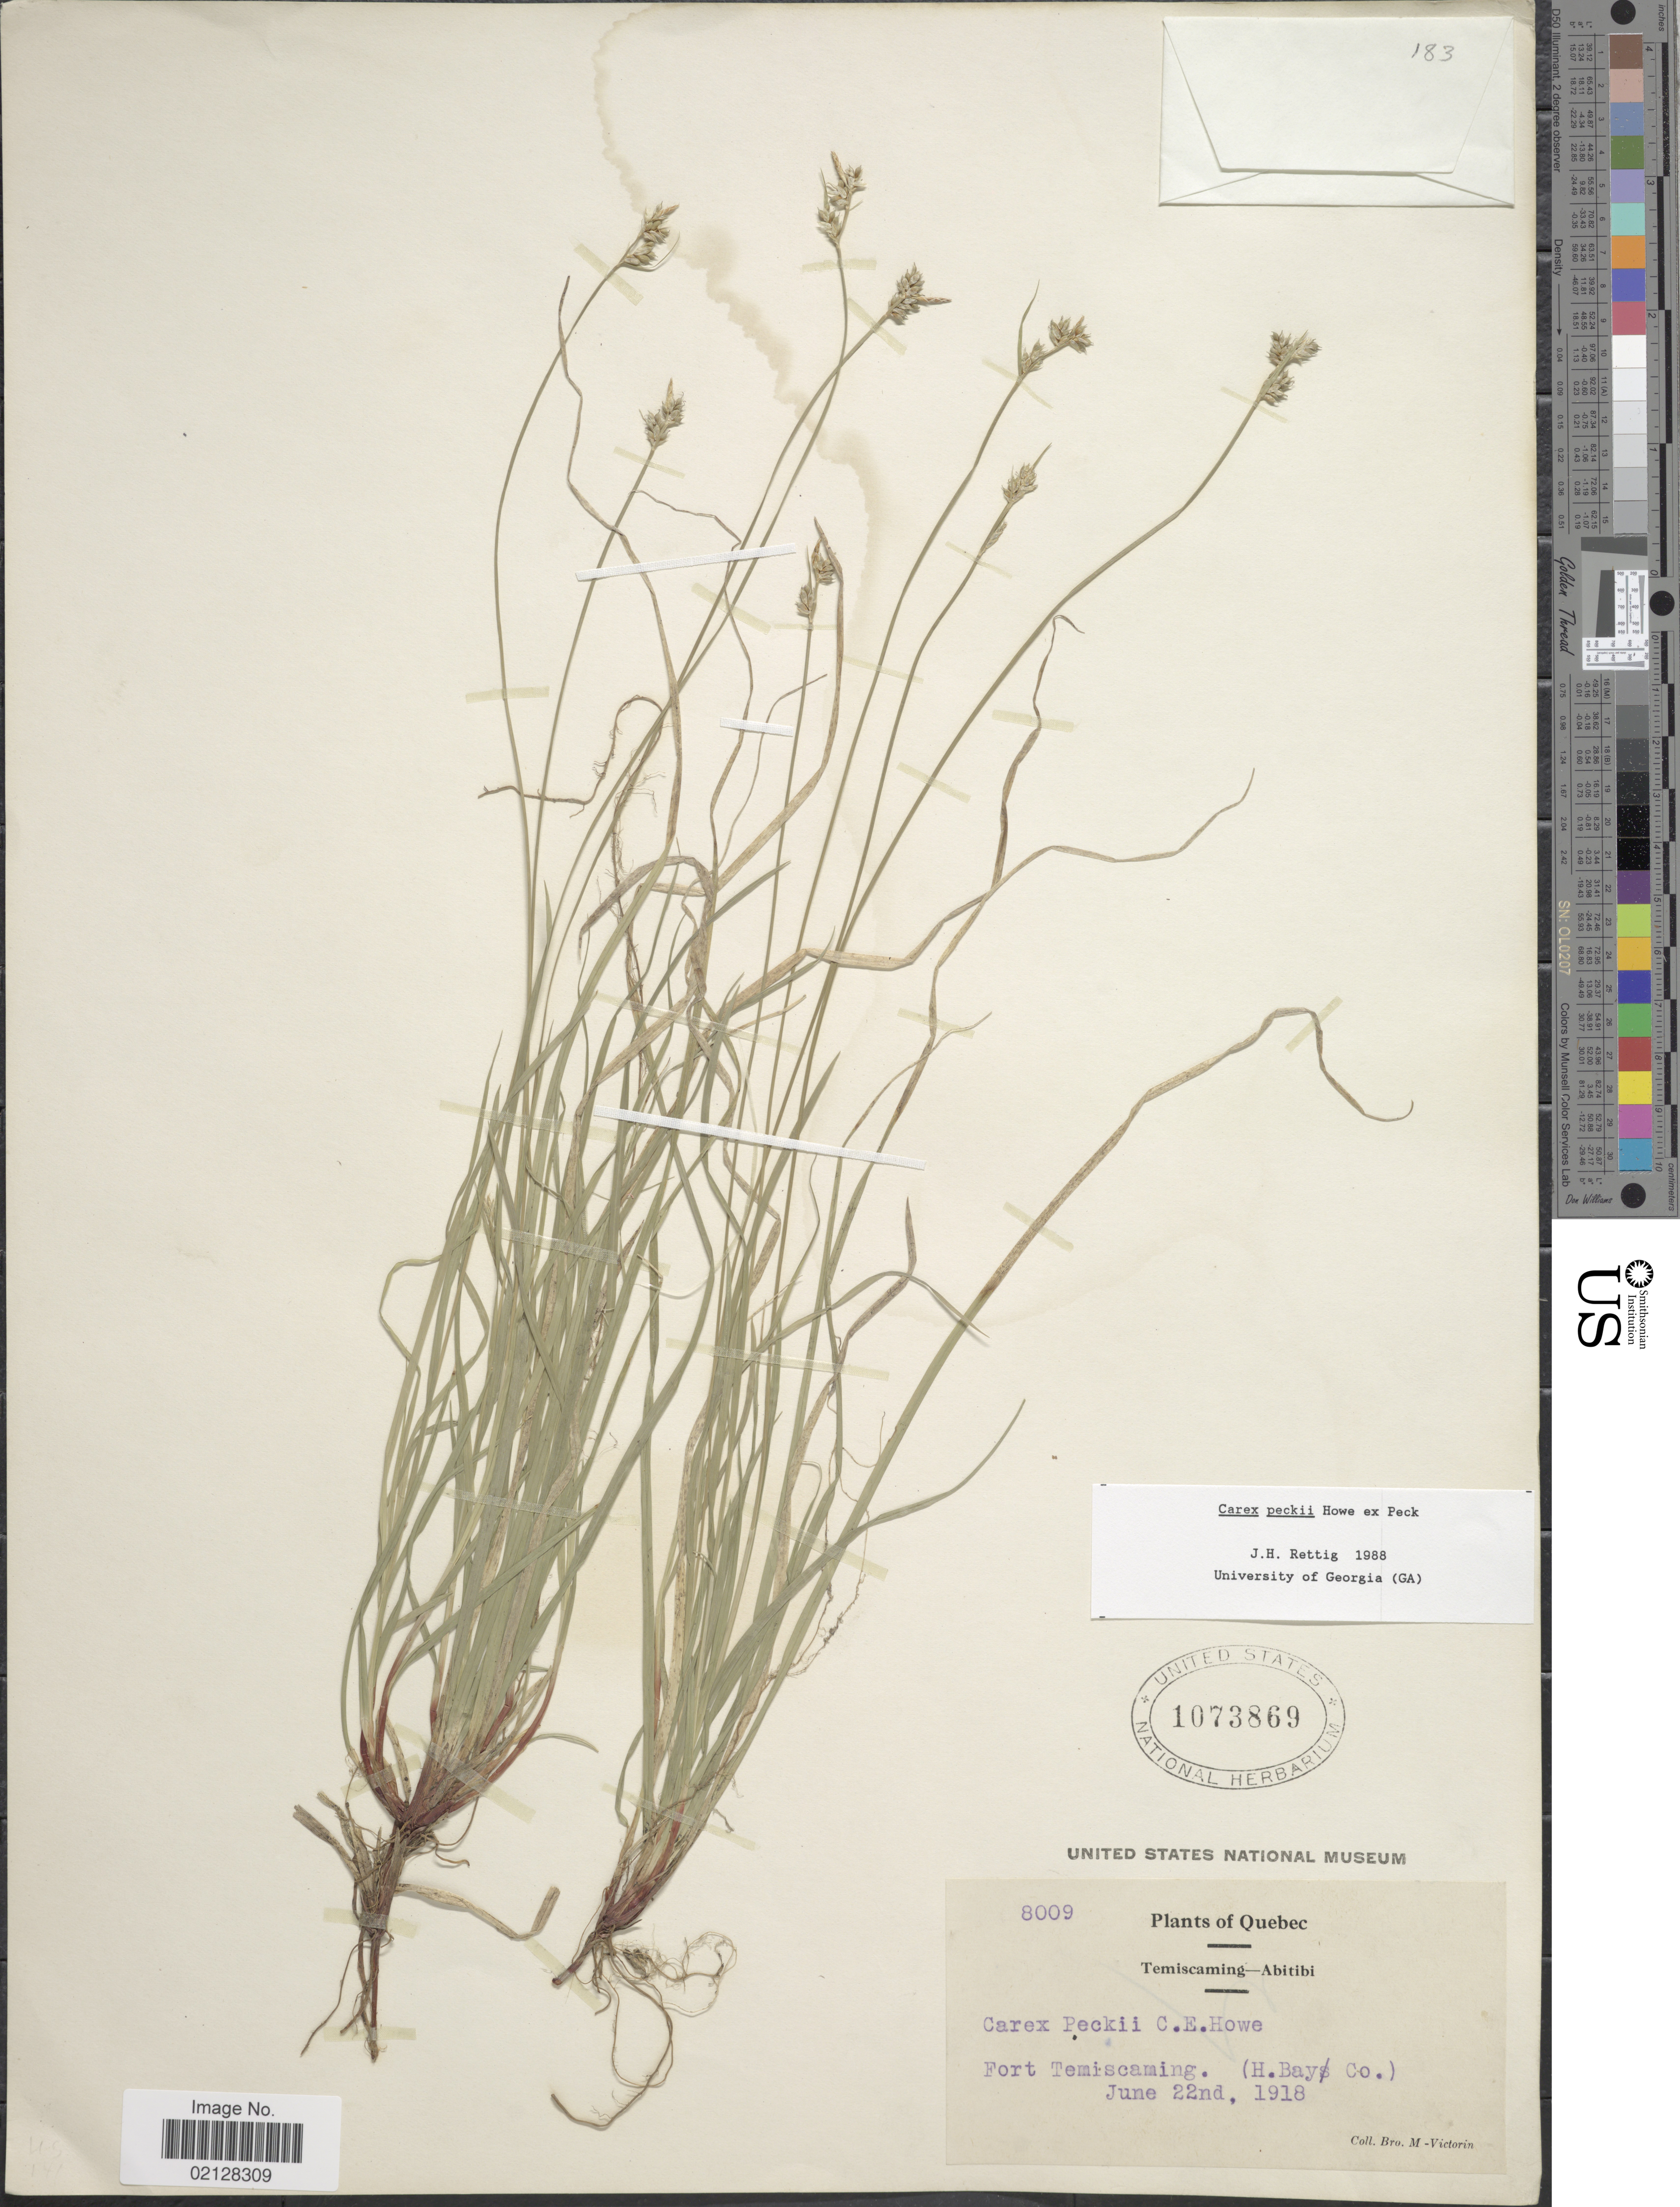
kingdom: Plantae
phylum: Tracheophyta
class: Liliopsida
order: Poales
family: Cyperaceae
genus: Carex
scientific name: Carex peckii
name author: Howe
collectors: Fr. Marie-Victorin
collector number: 8009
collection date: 1918-06-22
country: Canada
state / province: Quebec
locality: Temiscaming - Abitibi. Fort Temiscaming. (H. Bay Co.)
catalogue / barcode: US 1073869